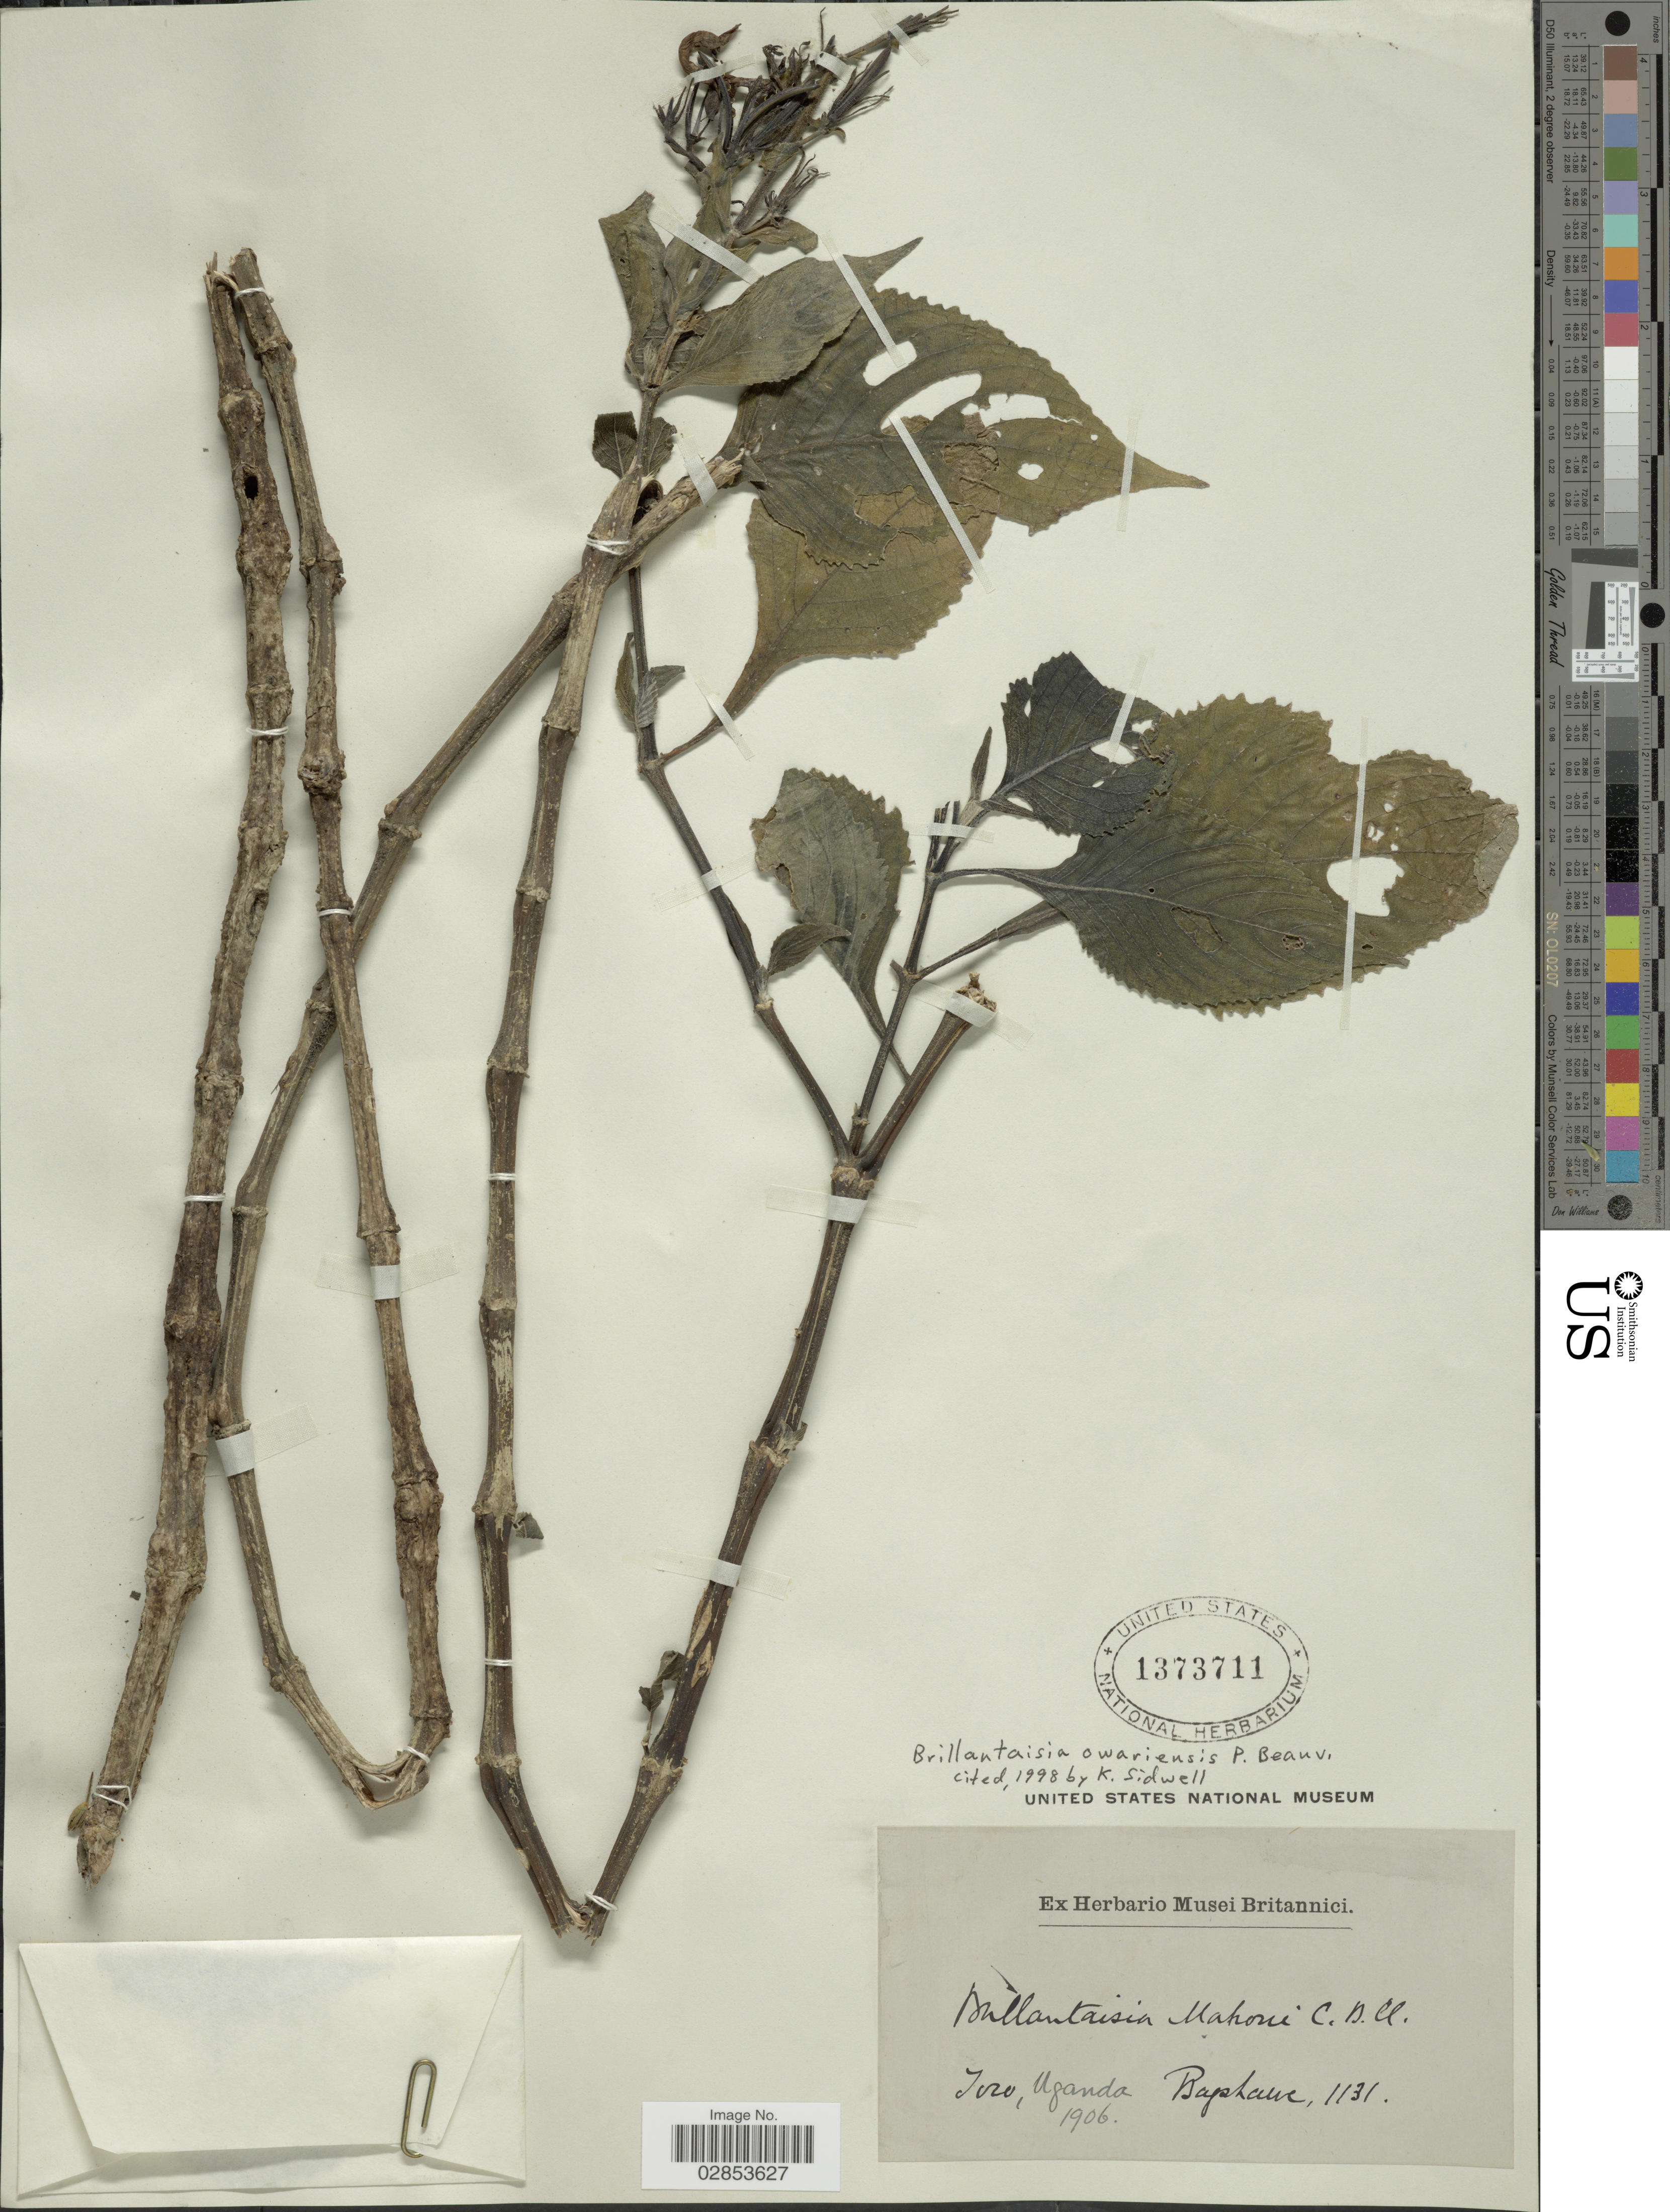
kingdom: Plantae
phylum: Tracheophyta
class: Magnoliopsida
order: Lamiales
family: Acanthaceae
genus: Brillantaisia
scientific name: Brillantaisia owariensis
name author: P. Beauv.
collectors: Bagshawe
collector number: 1131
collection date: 1906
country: Uganda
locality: Toro.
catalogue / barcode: US 1373711